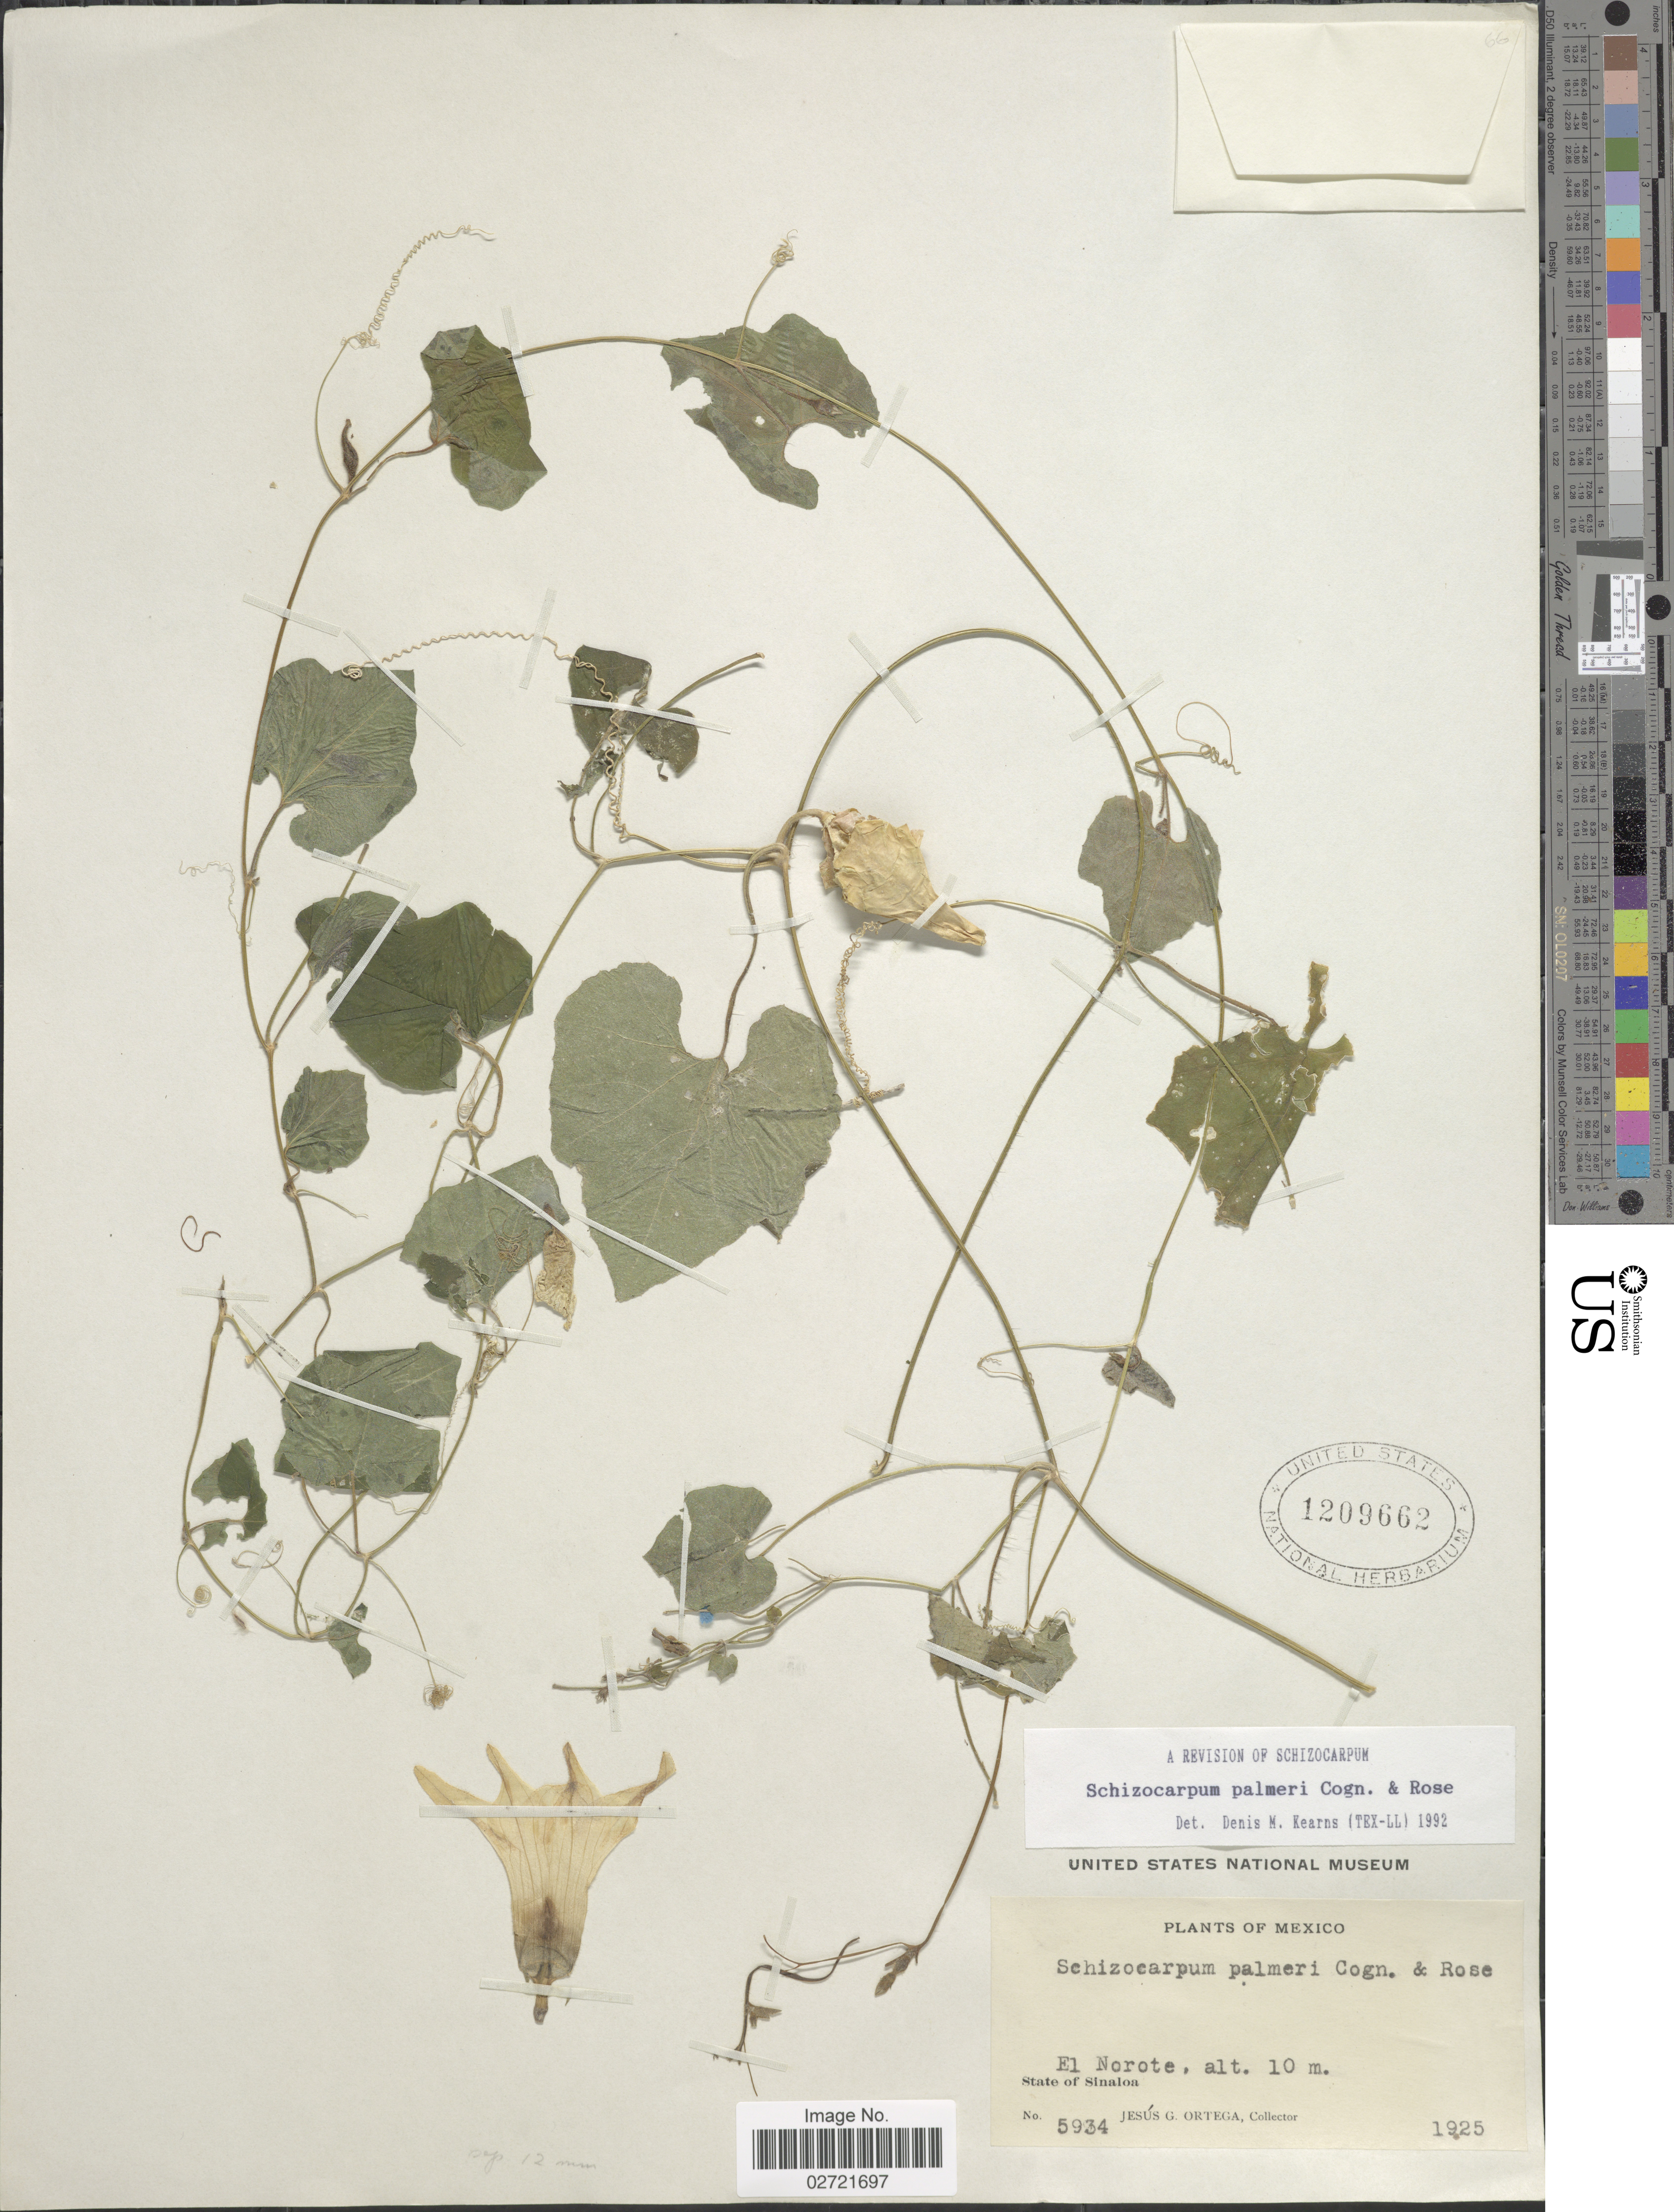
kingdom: Plantae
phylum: Tracheophyta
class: Magnoliopsida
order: Cucurbitales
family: Cucurbitaceae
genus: Schizocarpum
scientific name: Schizocarpum palmeri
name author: Cogn. & Rose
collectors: J. Ortega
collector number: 5934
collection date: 1925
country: Mexico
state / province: Sinaloa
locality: El Norote, State of Sinaloa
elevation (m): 10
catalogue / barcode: US 1209662